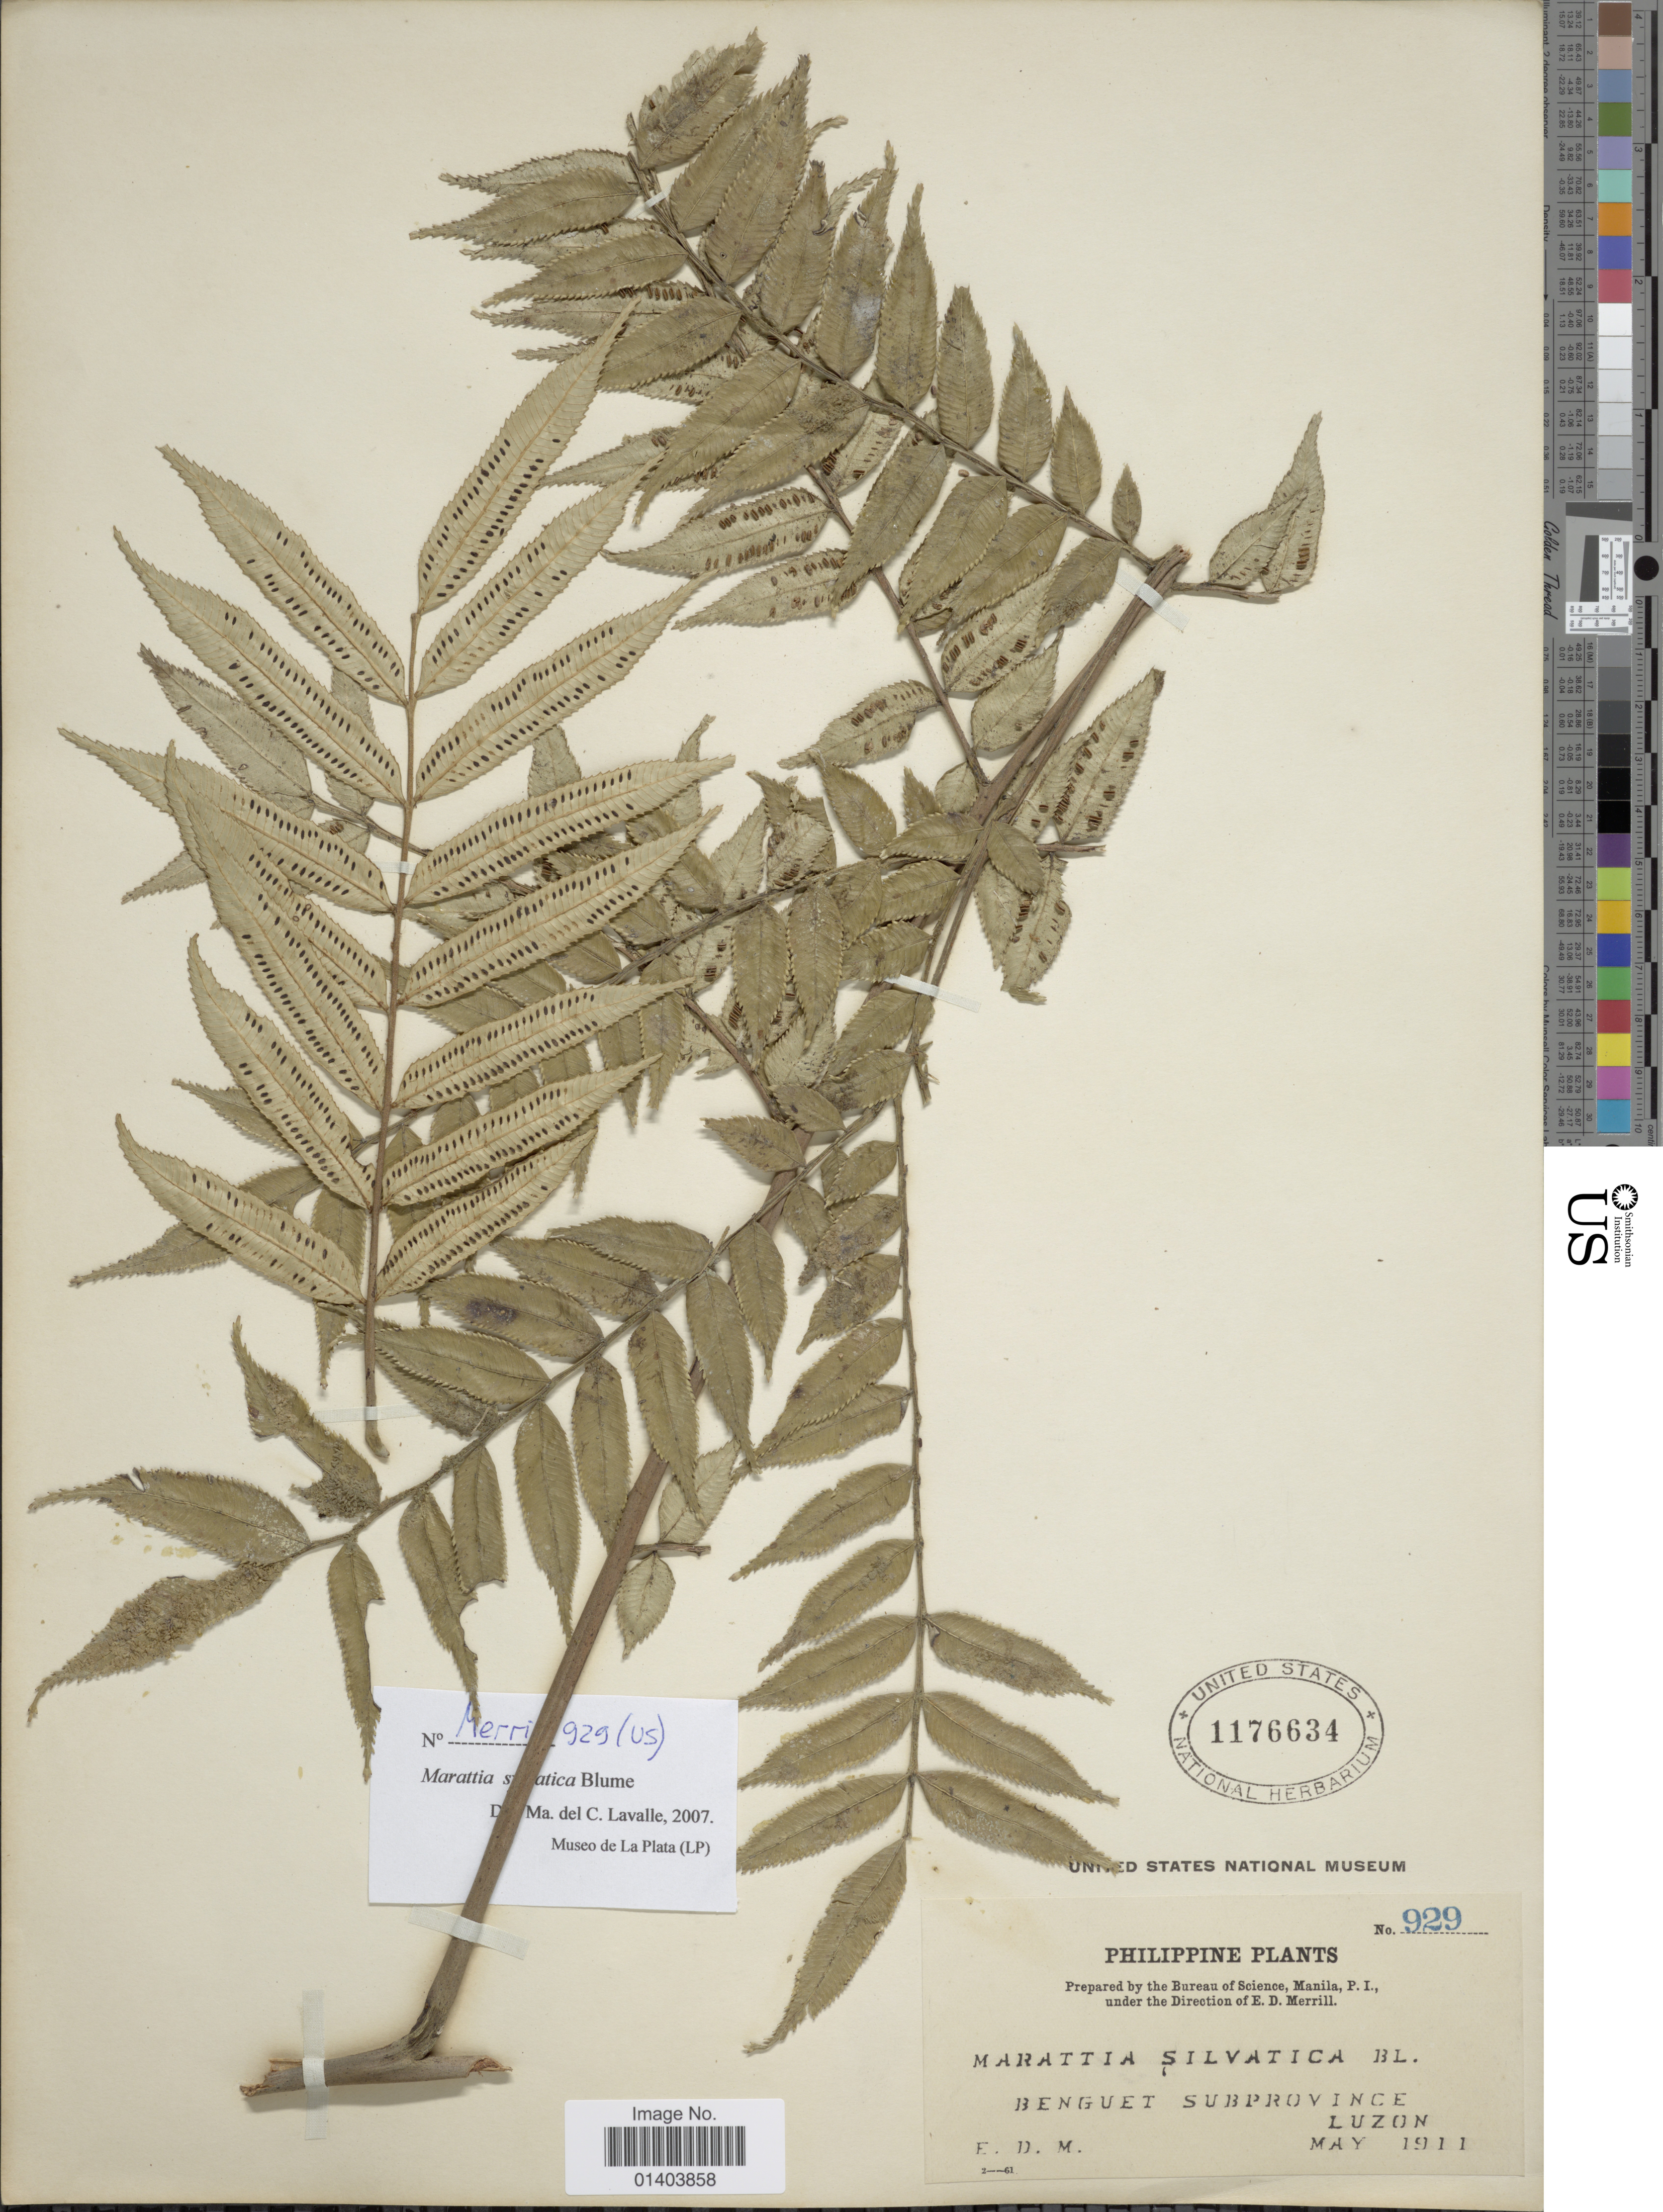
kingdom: Plantae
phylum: Tracheophyta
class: Polypodiopsida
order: Marattiales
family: Marattiaceae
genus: Ptisana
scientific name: Ptisana sylvatica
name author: (Blume) Murdock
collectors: E. D. Merrill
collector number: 929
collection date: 1911-05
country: Philippines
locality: Benguet Subprovince Luzon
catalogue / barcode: US 1176634